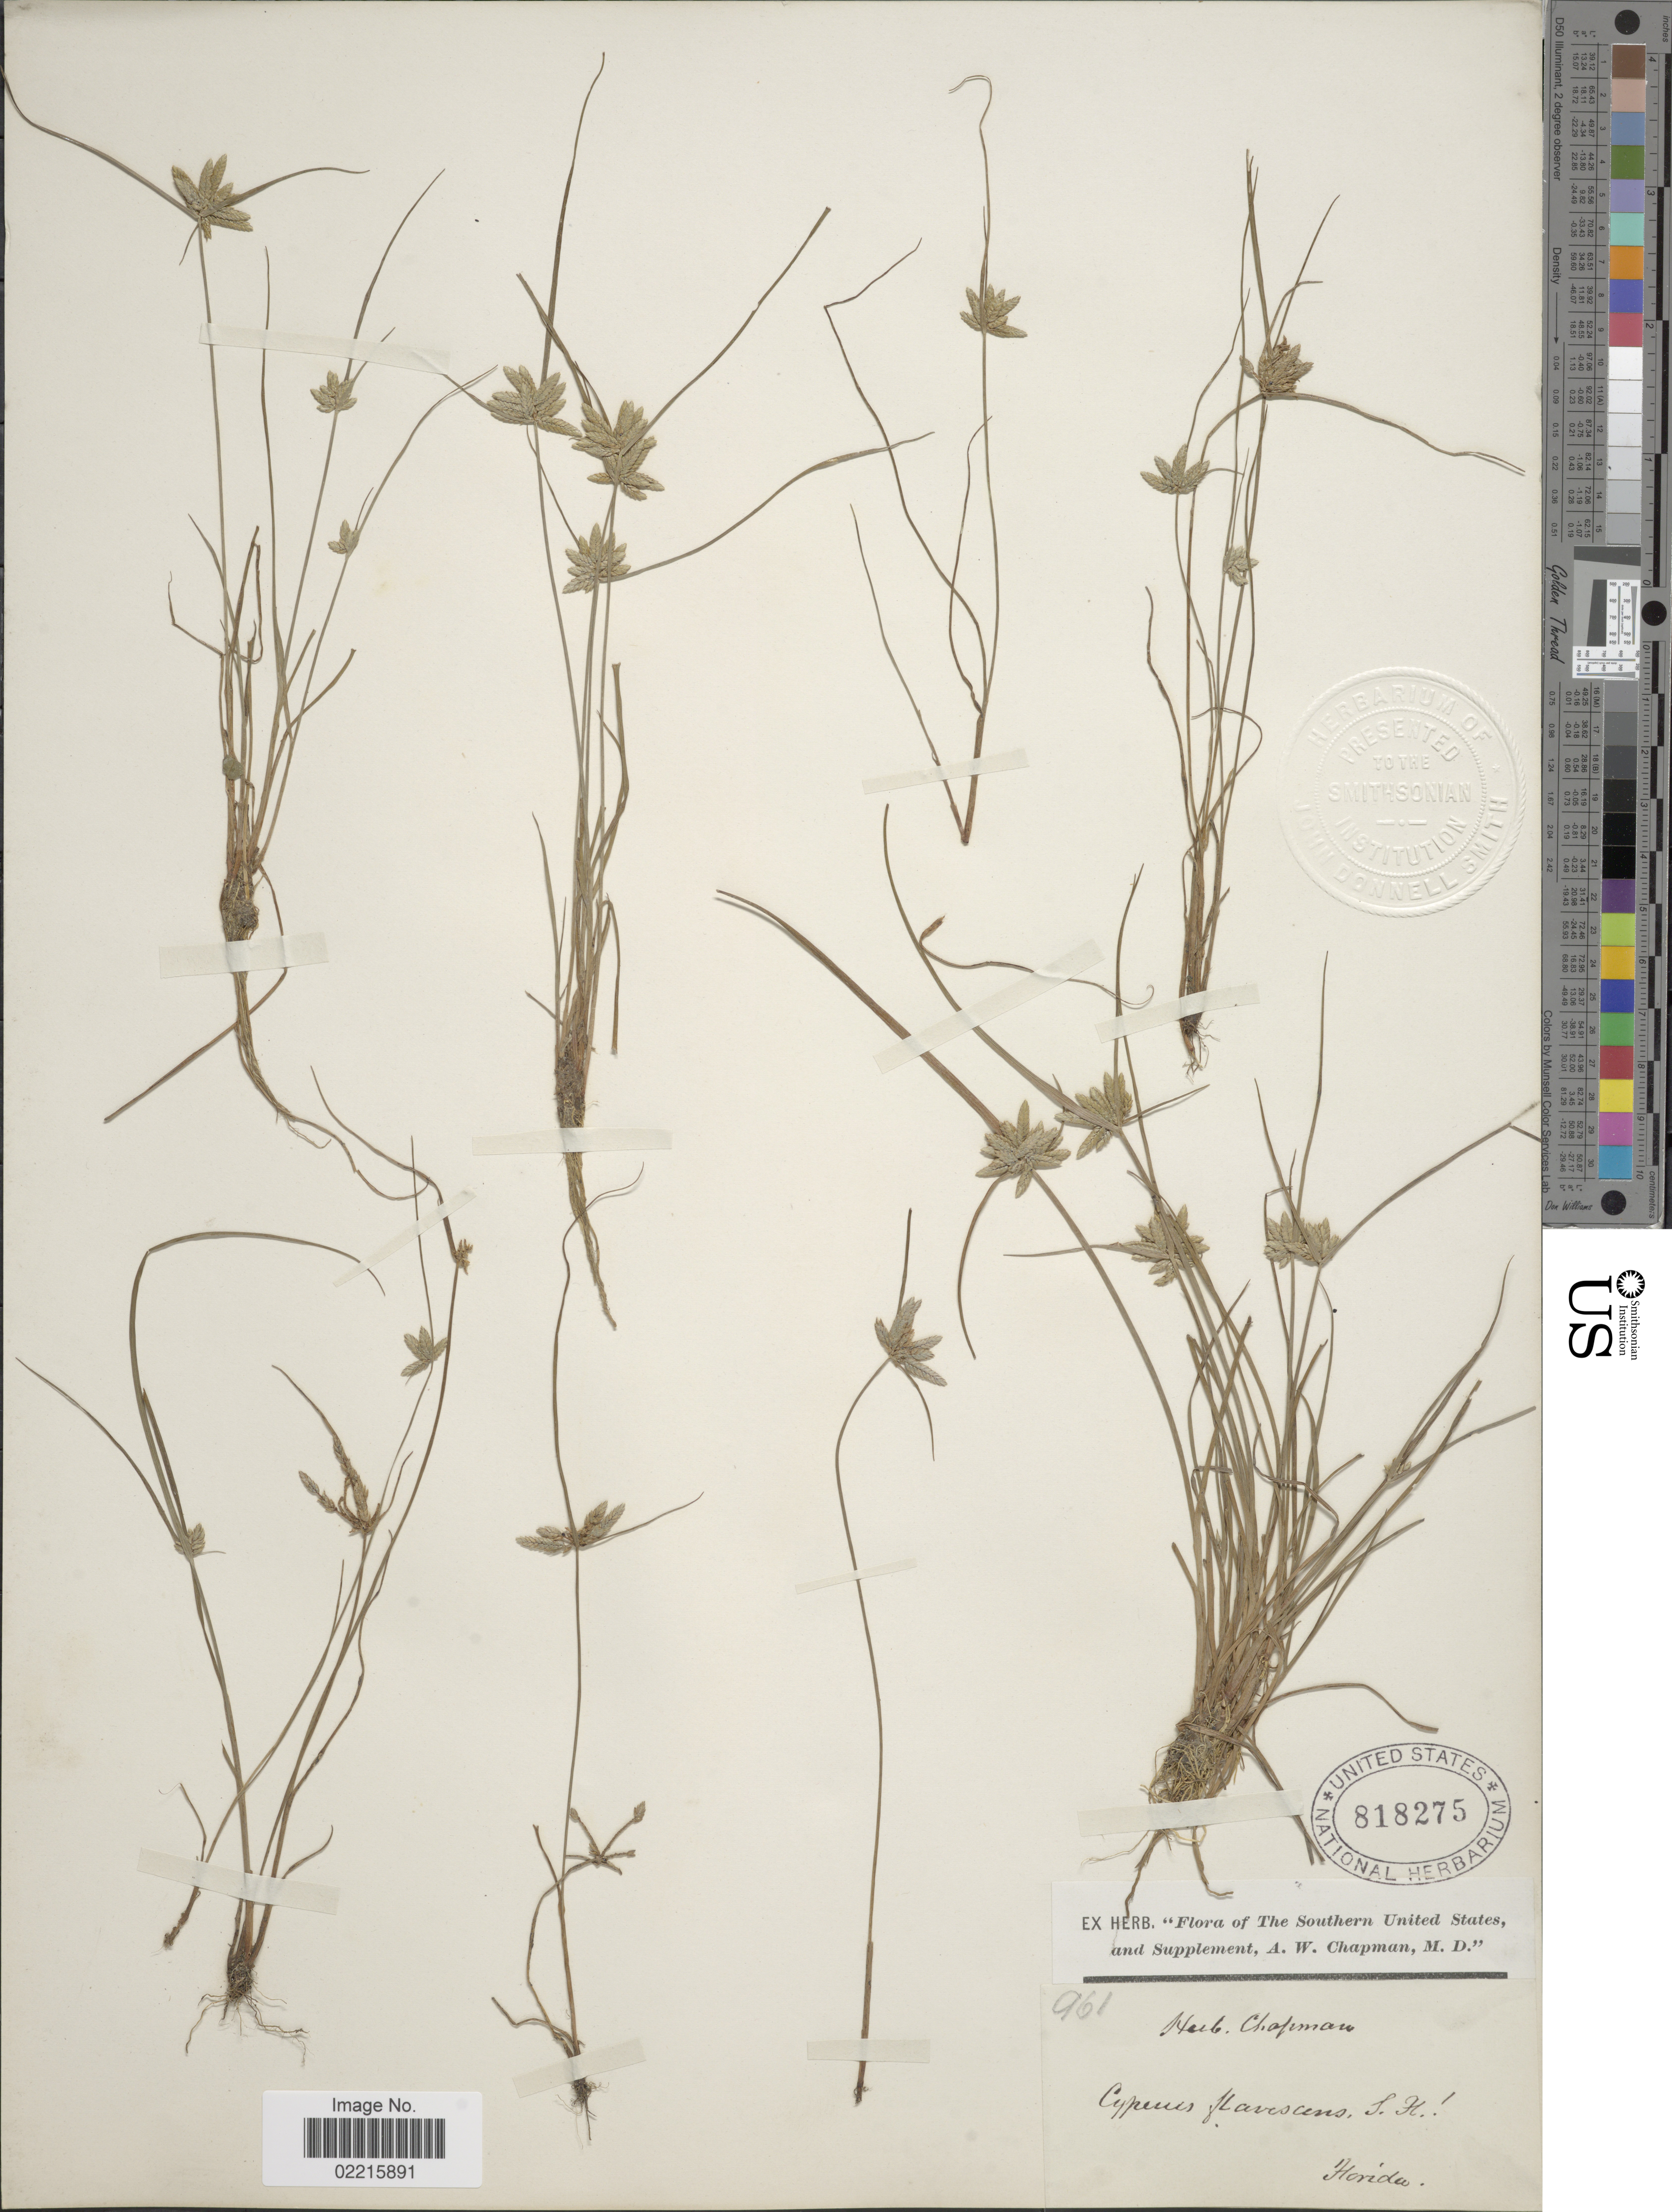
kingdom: Plantae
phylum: Tracheophyta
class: Liliopsida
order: Poales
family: Cyperaceae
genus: Cyperus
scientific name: Cyperus flavescens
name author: L.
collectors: A. W. Chapman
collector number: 961 ?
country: United States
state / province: Florida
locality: Southern United States, and Supplement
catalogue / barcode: US 818275